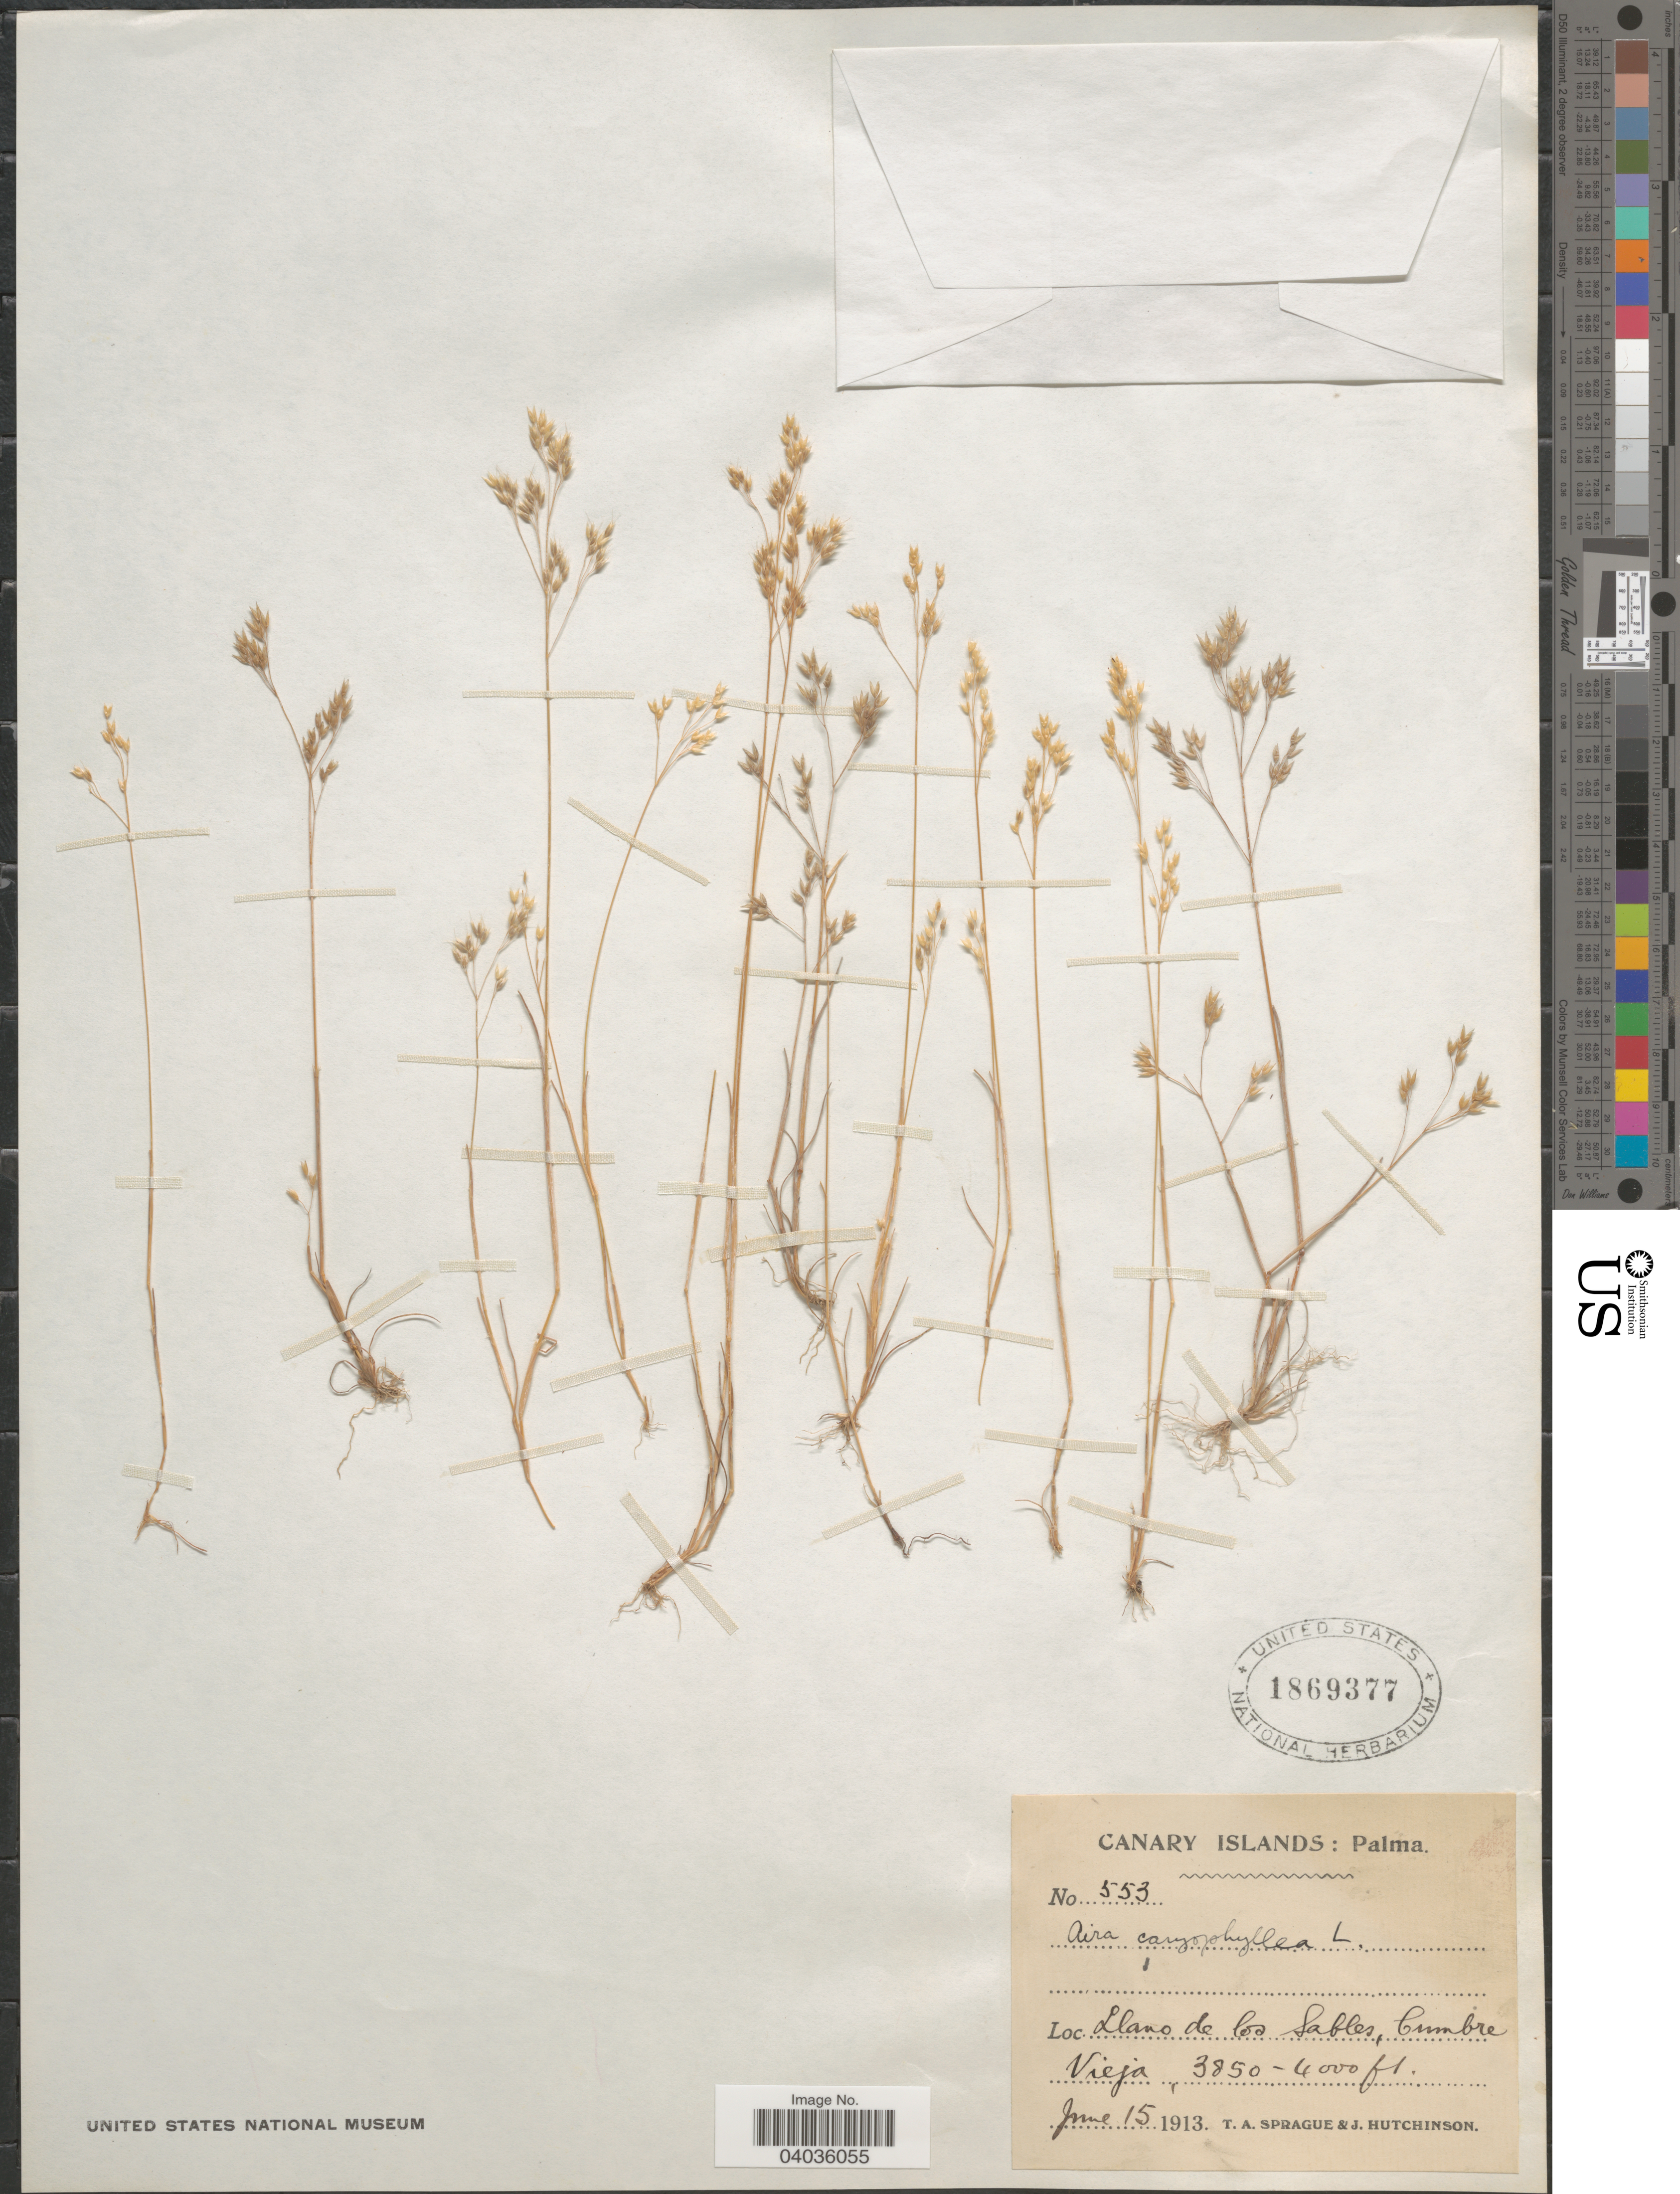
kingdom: Plantae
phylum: Tracheophyta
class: Liliopsida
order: Poales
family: Poaceae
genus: Aira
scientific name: Aira caryophyllea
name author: L.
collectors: T. A. Sprague & J. Hutchinson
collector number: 553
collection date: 1913-06-15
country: Spain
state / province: Canarias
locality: Canary Islands: Palma. Llano de los Sables, Cumbre Vieja.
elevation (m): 1173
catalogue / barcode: US 1869377